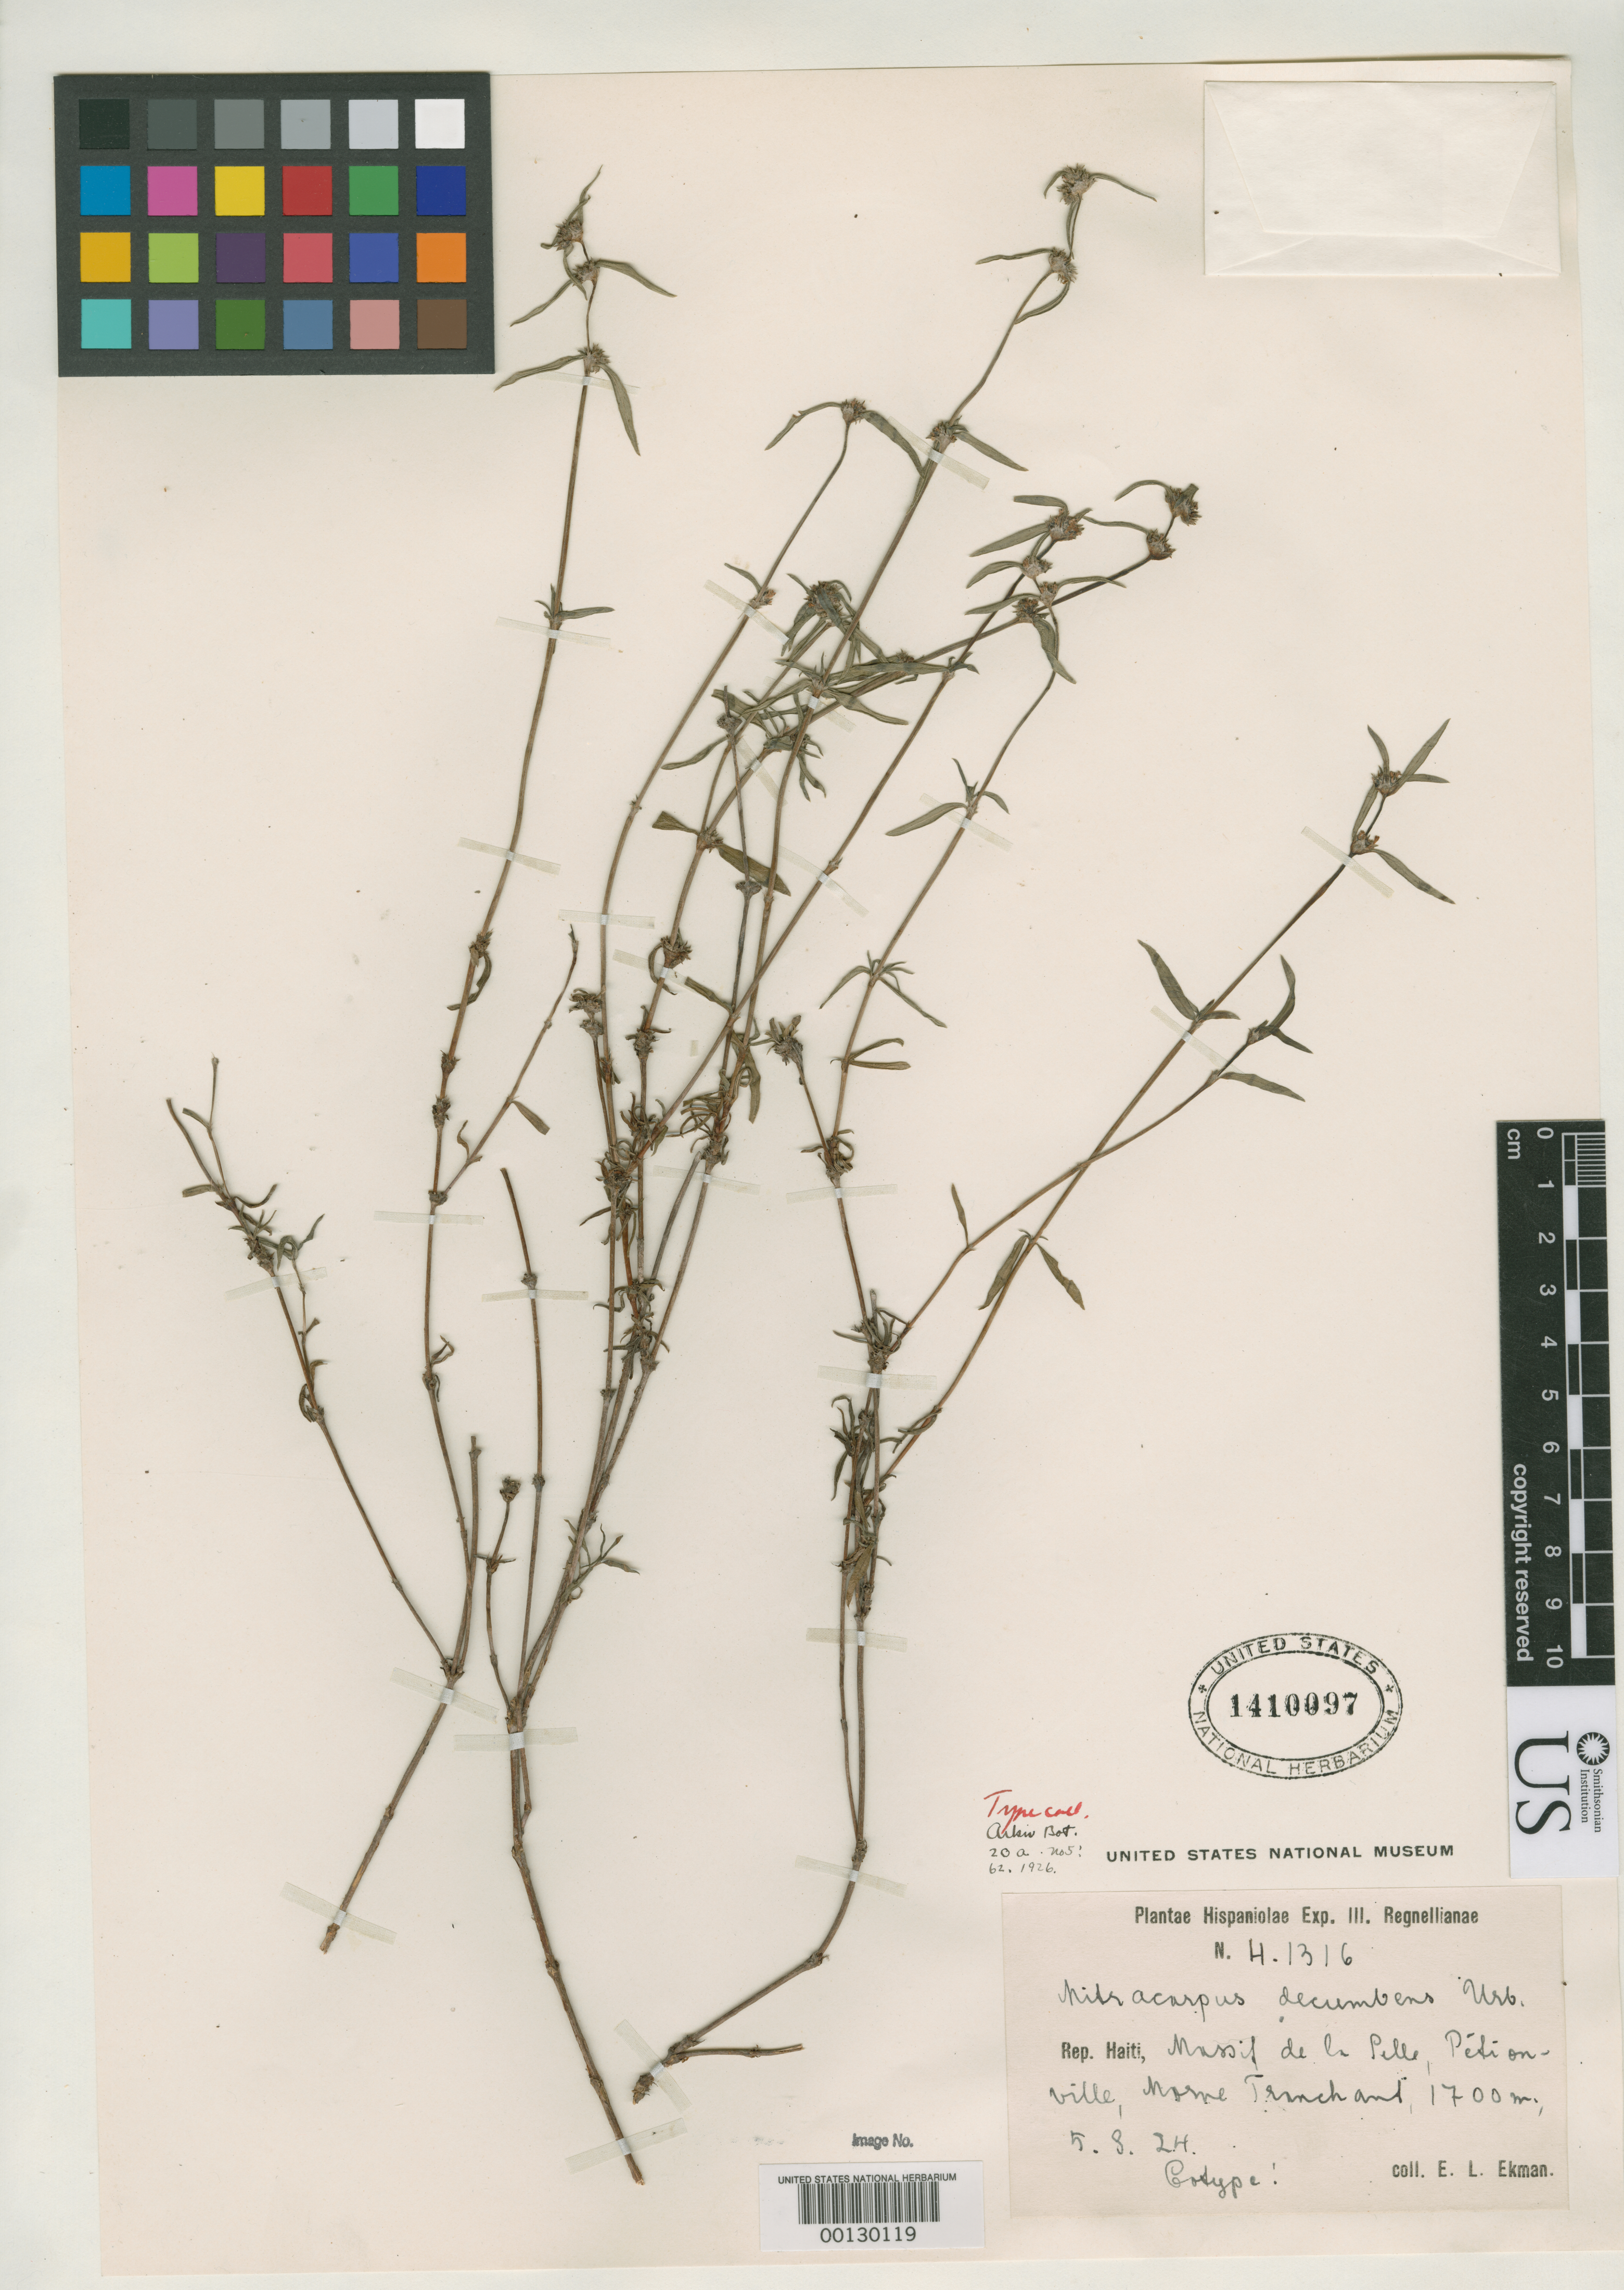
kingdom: Plantae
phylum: Tracheophyta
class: Magnoliopsida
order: Gentianales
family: Rubiaceae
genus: Mitracarpus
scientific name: Mitracarpus decumbens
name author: Urb.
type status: Isotype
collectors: E. L. Ekman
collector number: H 1316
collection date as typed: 05 Aug 1924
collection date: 1924-08-05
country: Haiti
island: Hispaniola Island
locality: Massif de La Selle, Morne Tranchant.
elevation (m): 1700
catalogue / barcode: US 1410097